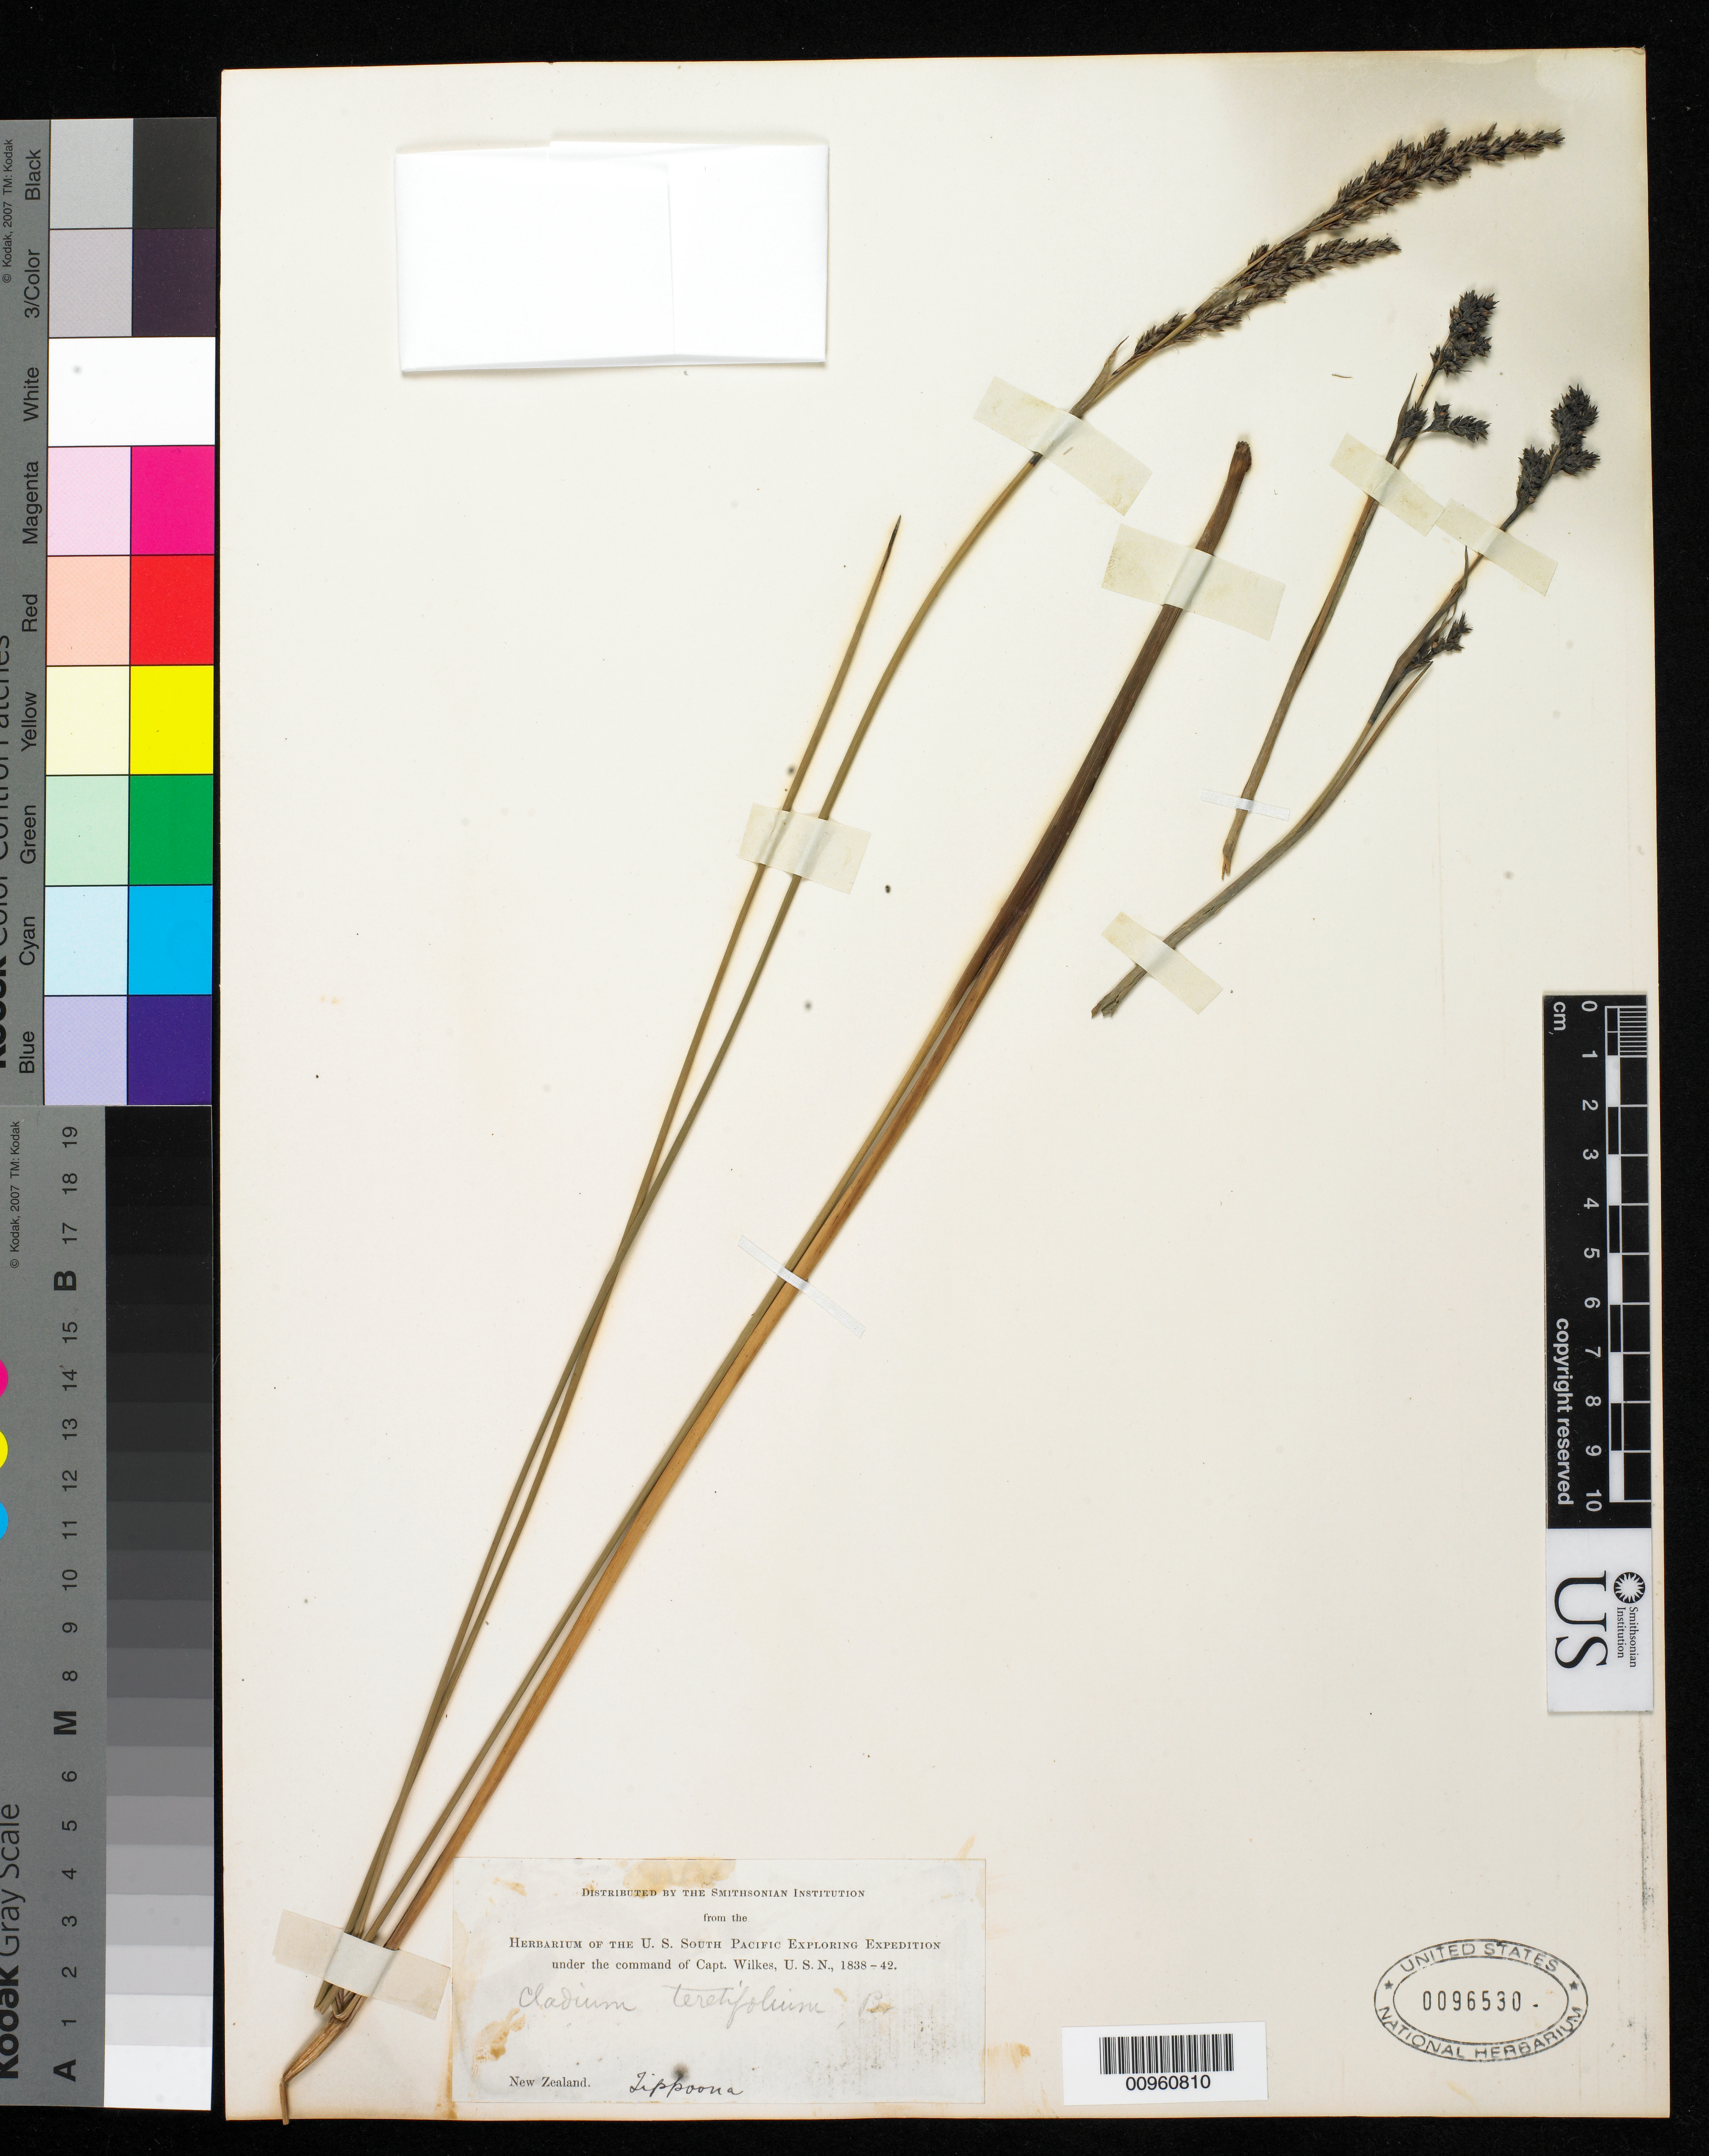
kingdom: Plantae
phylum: Tracheophyta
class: Liliopsida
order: Poales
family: Cyperaceae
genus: Machaerina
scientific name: Machaerina teretifolia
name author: (R. Br.) T. Koyama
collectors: Wilkes Explor. Exped.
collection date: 1838/1842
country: New Zealand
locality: Lippoona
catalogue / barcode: US 96530